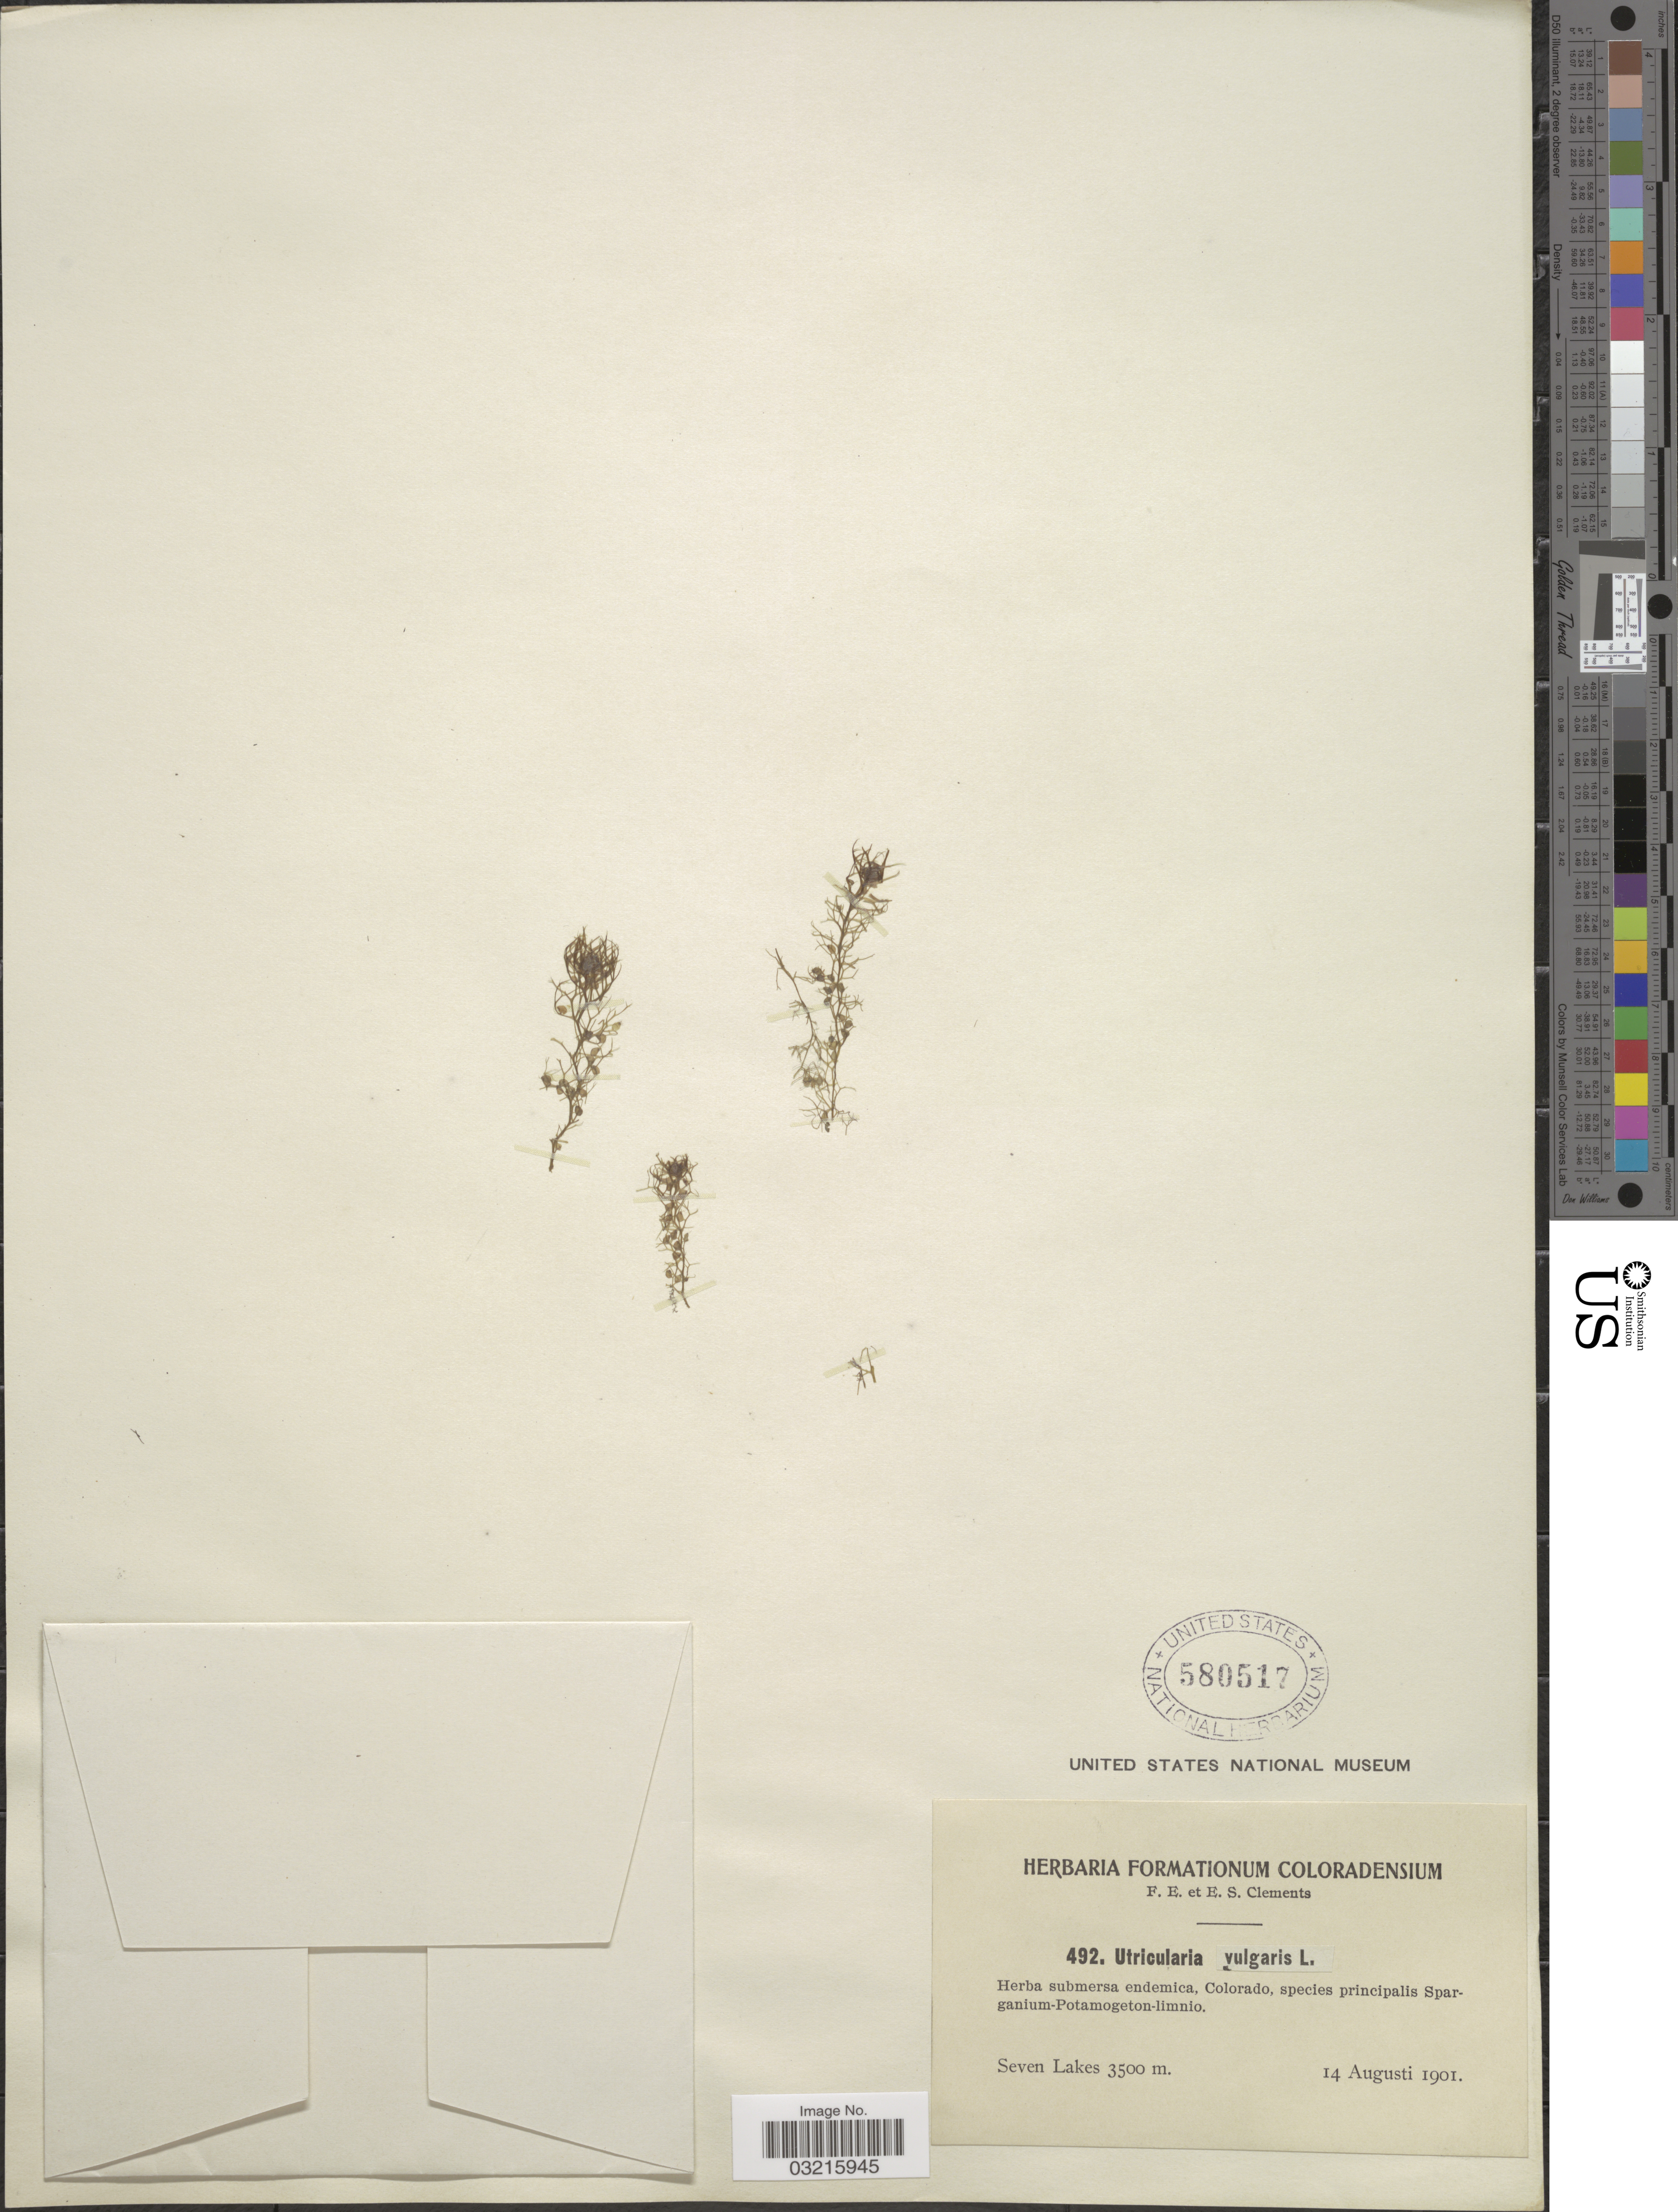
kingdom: Plantae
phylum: Tracheophyta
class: Magnoliopsida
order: Lamiales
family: Lentibulariaceae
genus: Utricularia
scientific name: Utricularia vulgaris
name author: L.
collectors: F. E. Clements & E. S. Clements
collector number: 492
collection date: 1901-08-14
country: United States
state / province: Colorado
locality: Seven Lakes.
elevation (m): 3500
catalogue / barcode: US 580517